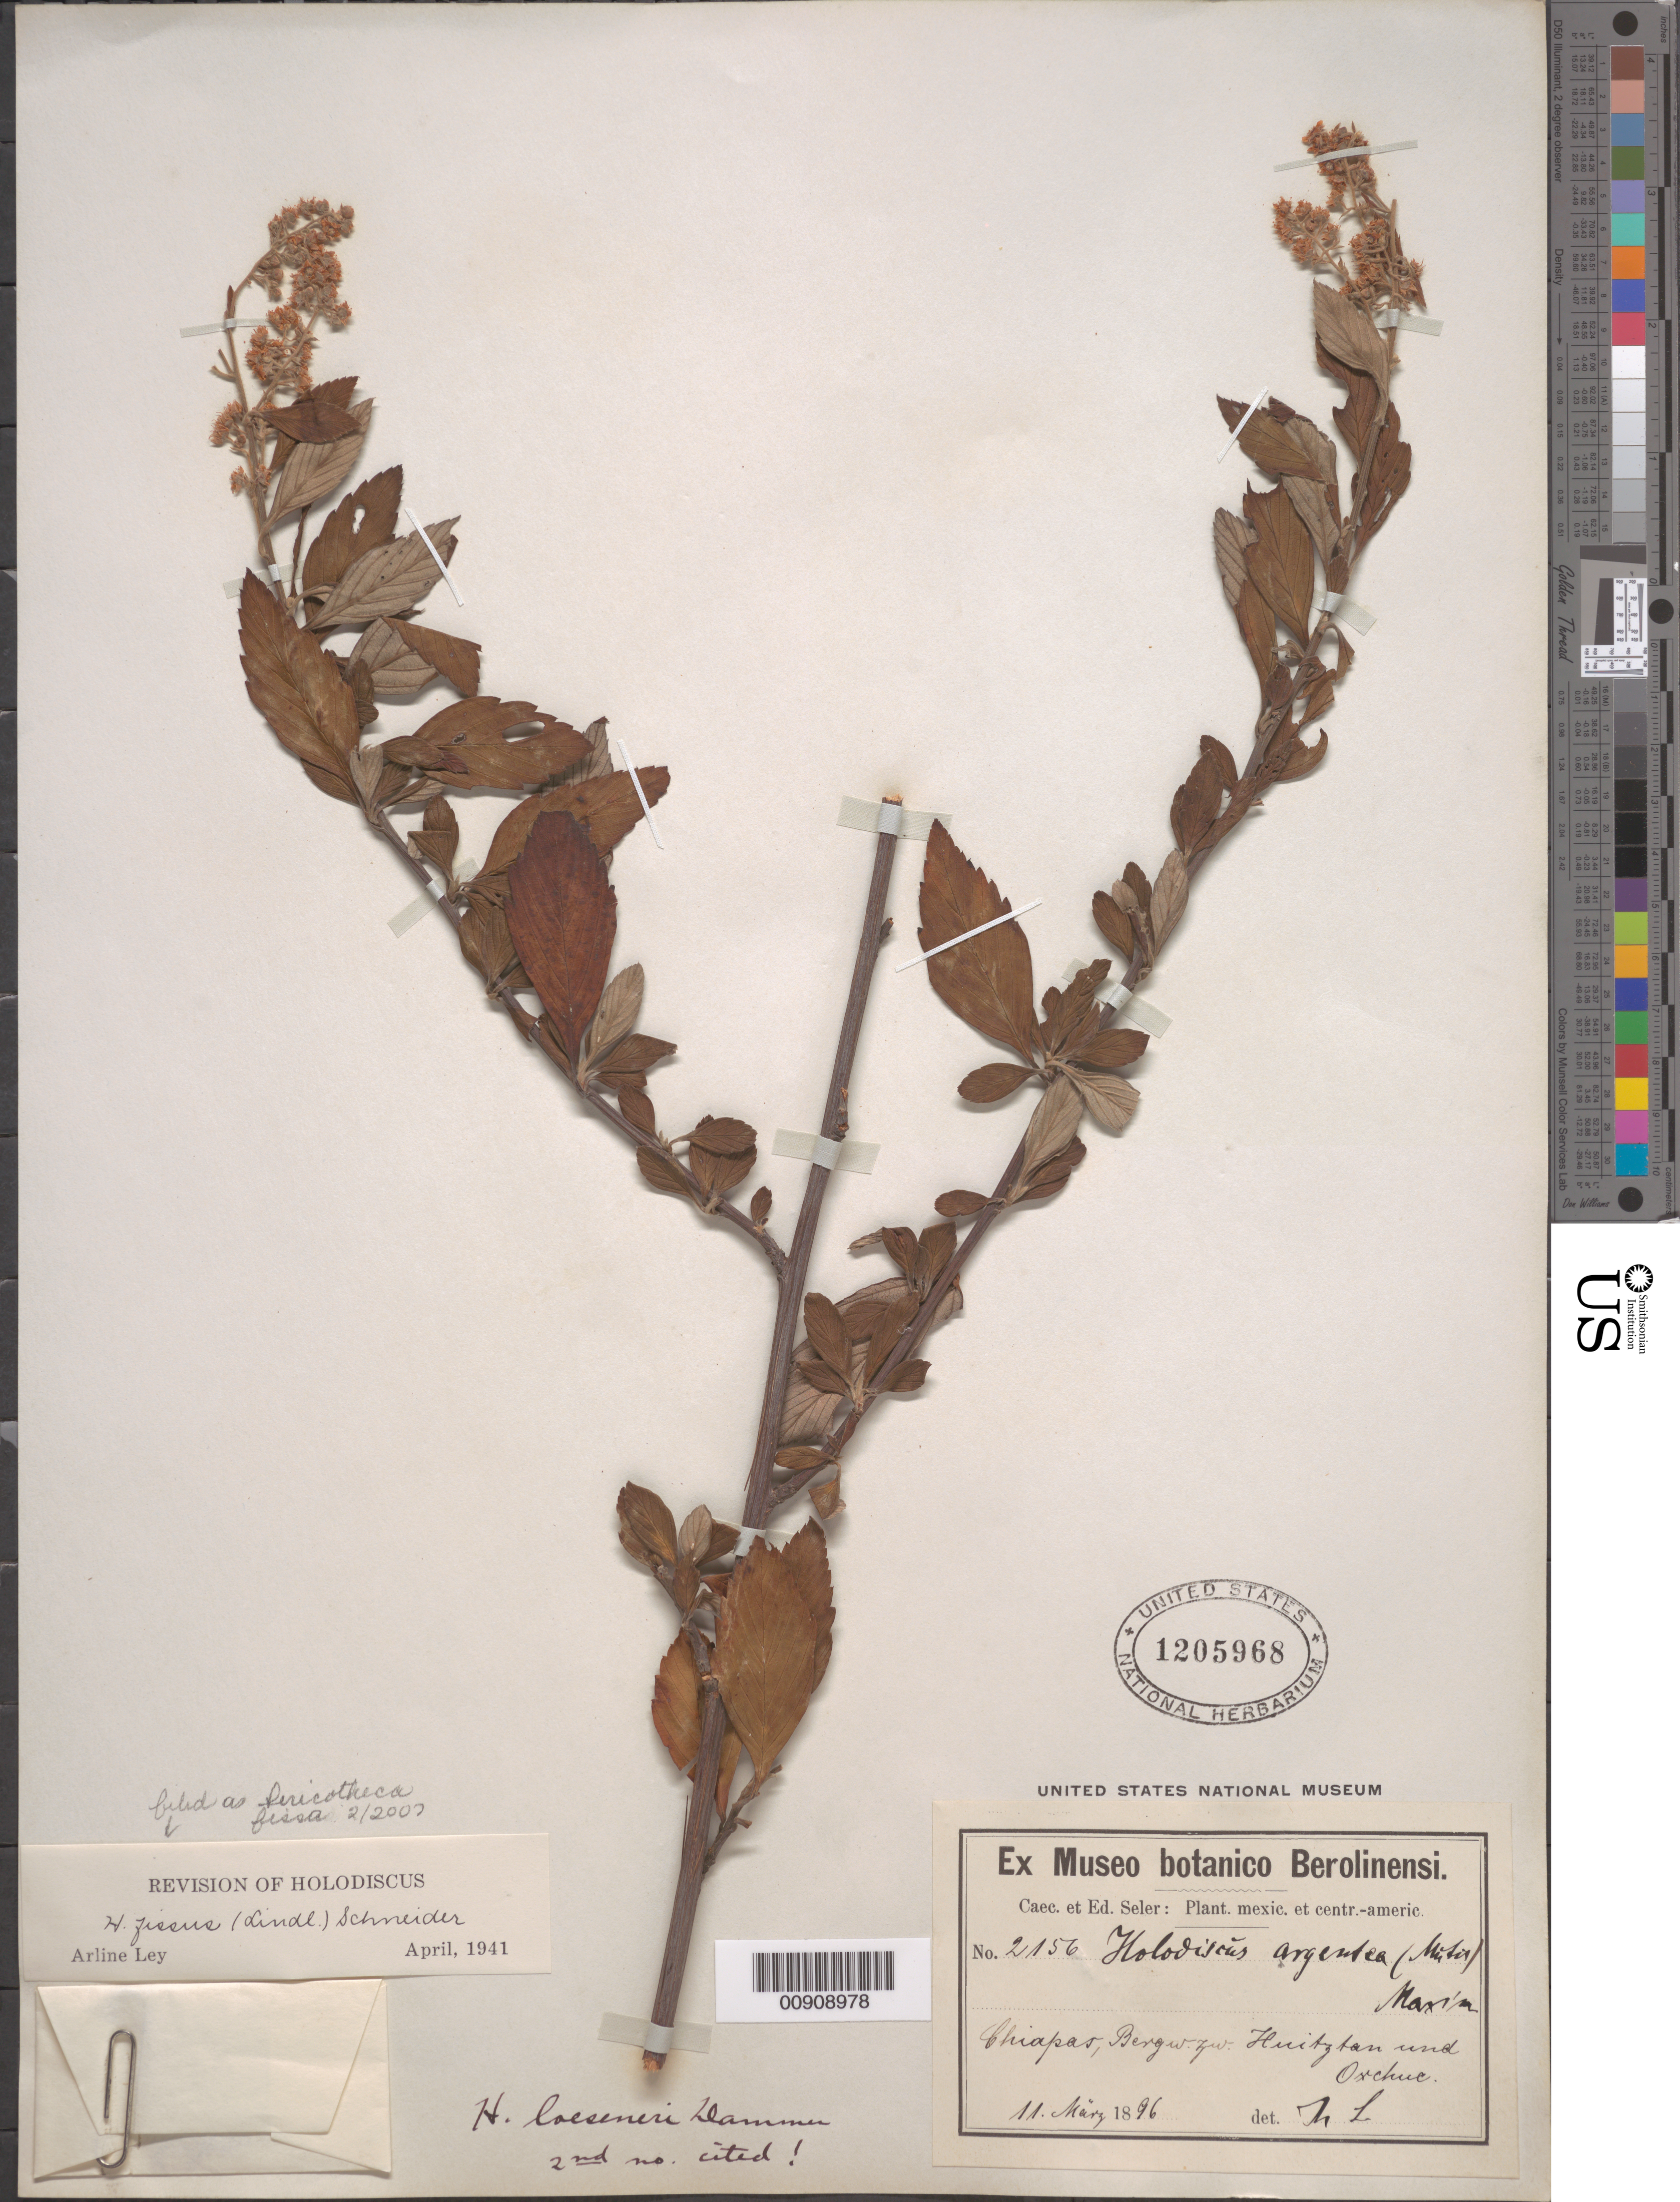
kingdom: Plantae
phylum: Tracheophyta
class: Magnoliopsida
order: Rosales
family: Rosaceae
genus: Holodiscus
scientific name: Holodiscus fissus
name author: (Lindl.) C.K. Schneid.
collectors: C. Seler & E. G. Seler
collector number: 2156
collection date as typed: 11 Mar 1896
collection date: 1896-03-11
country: Mexico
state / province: Chiapas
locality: Chiapas, Berg w.zw. Huitztan und Oxchuc.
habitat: Berg.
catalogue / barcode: US 1205968